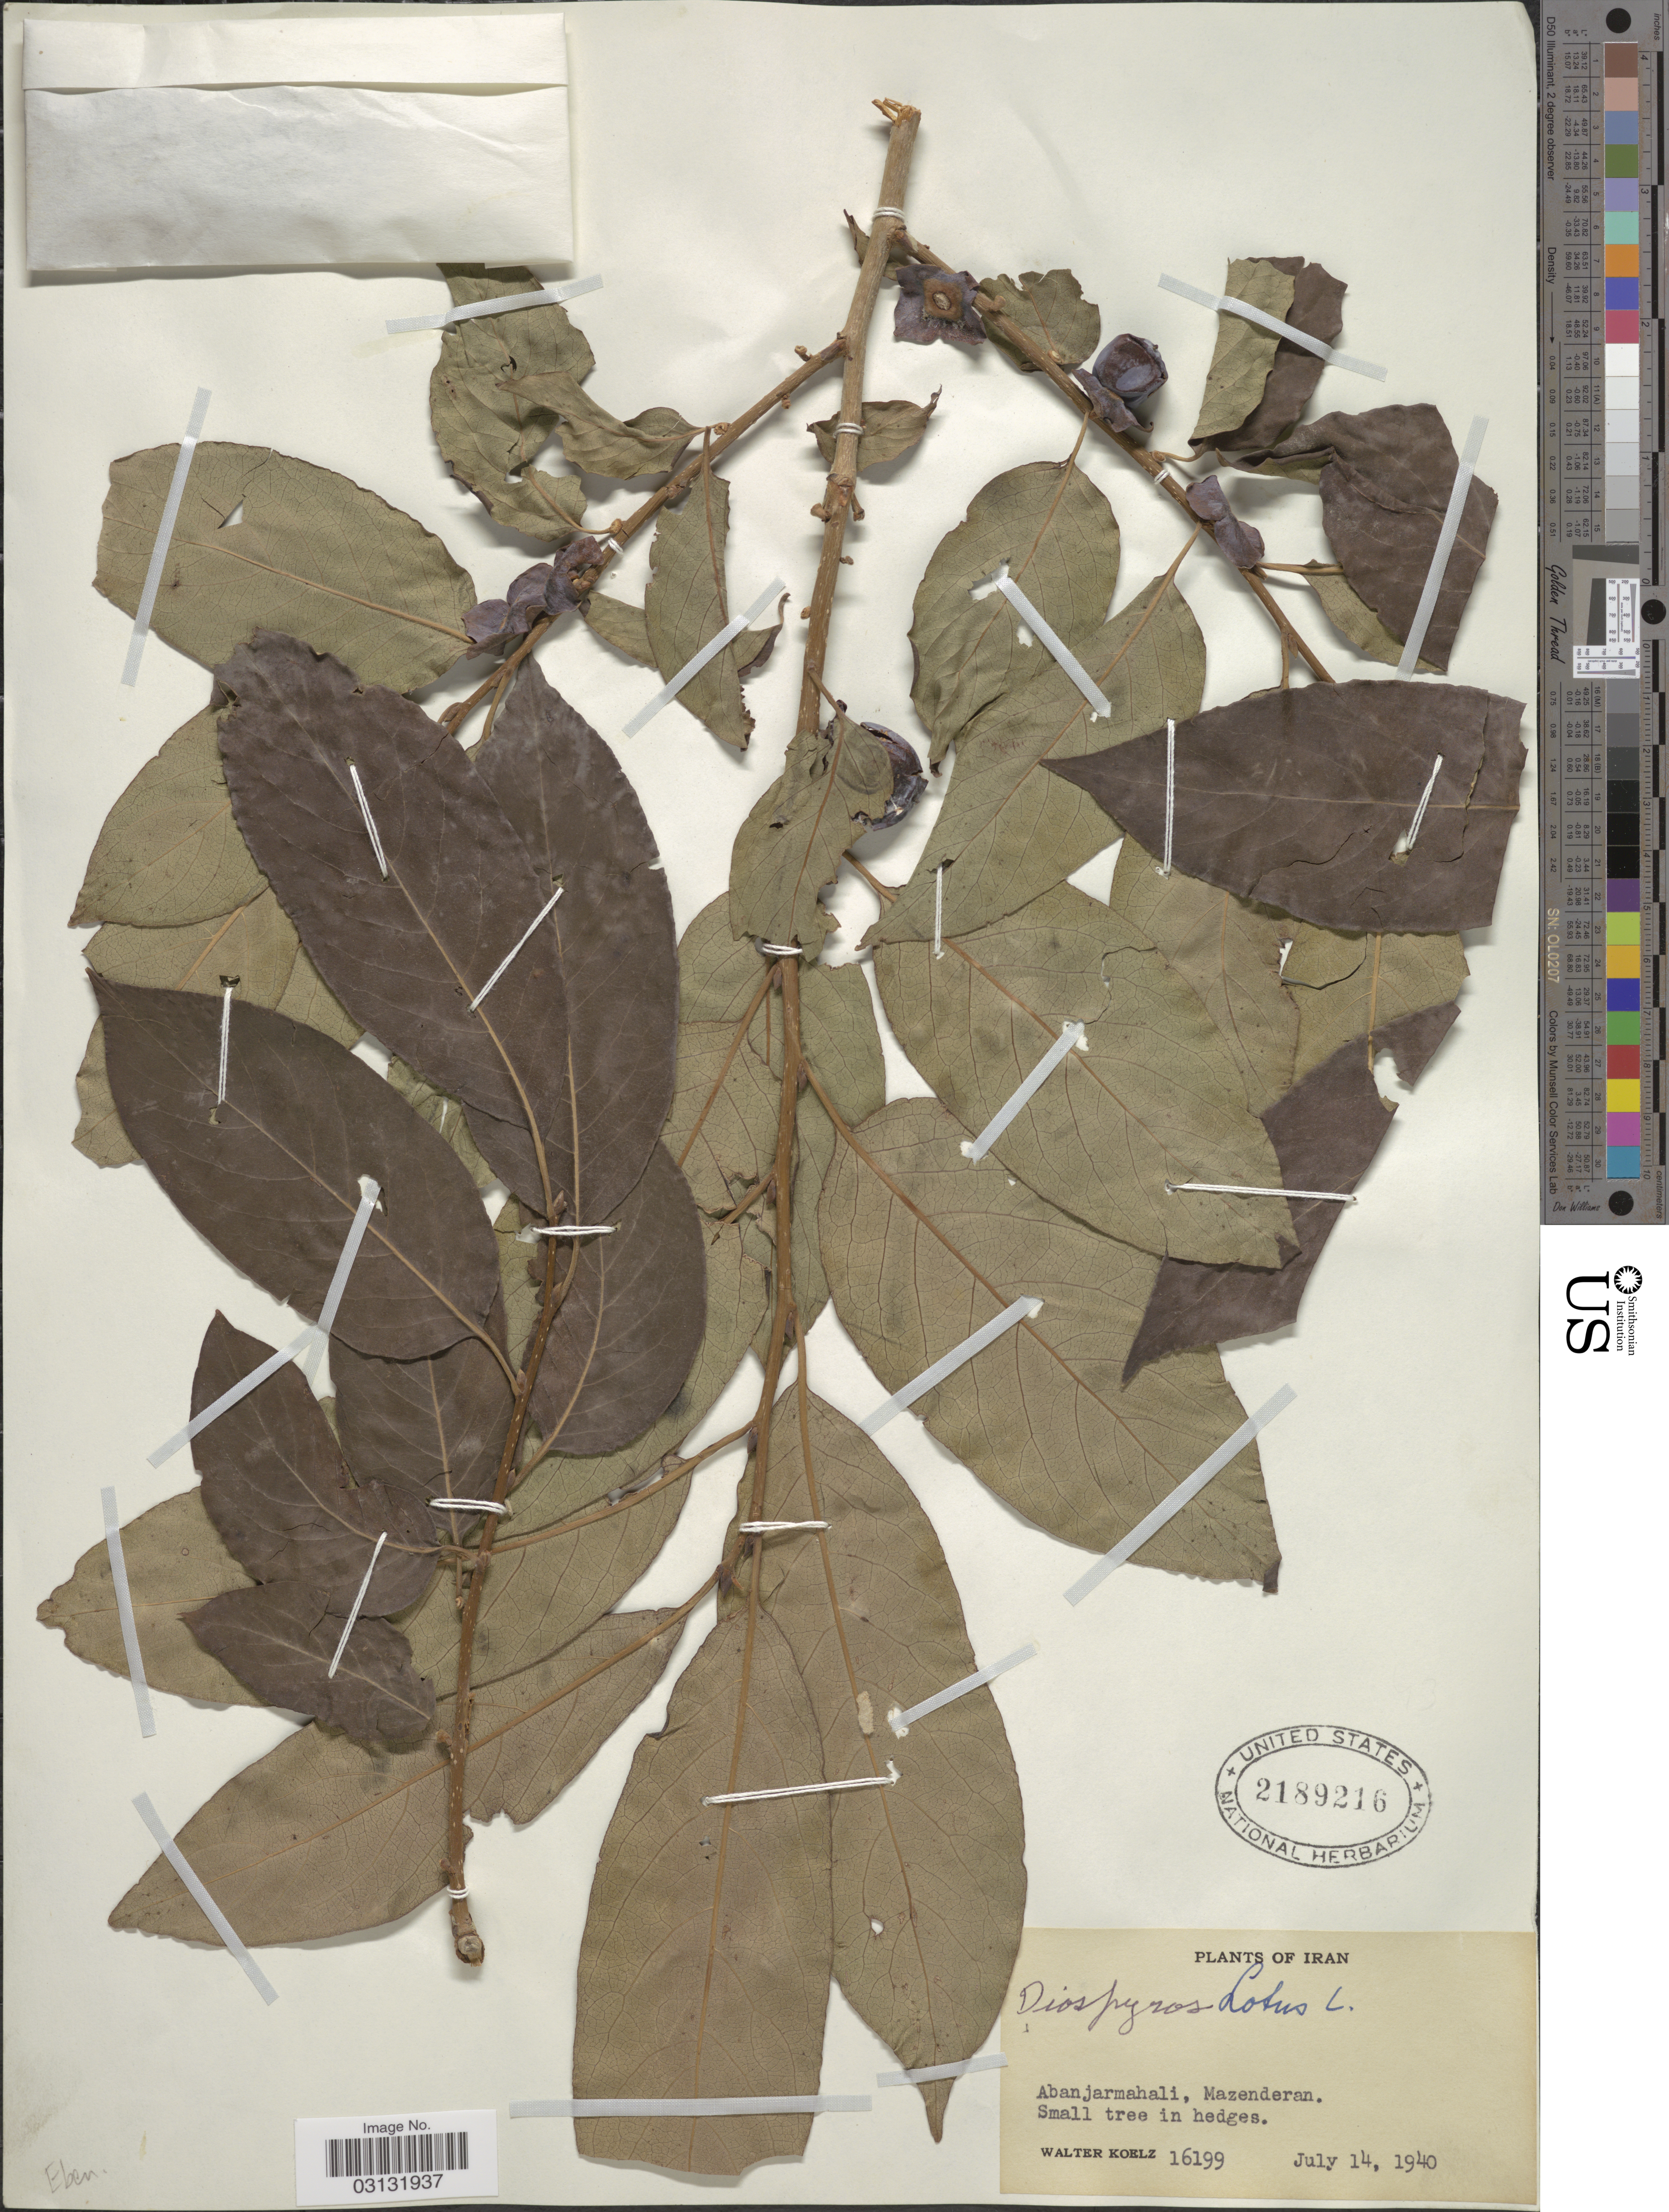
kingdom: Plantae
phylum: Tracheophyta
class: Magnoliopsida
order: Ericales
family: Ebenaceae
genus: Diospyros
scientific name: Diospyros lotus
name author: L.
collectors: W. N. Koelz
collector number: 16199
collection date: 1940-07-14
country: Iran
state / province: Mazandaran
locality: Abanjarmahali, Mazenderan.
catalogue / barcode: US 2189216